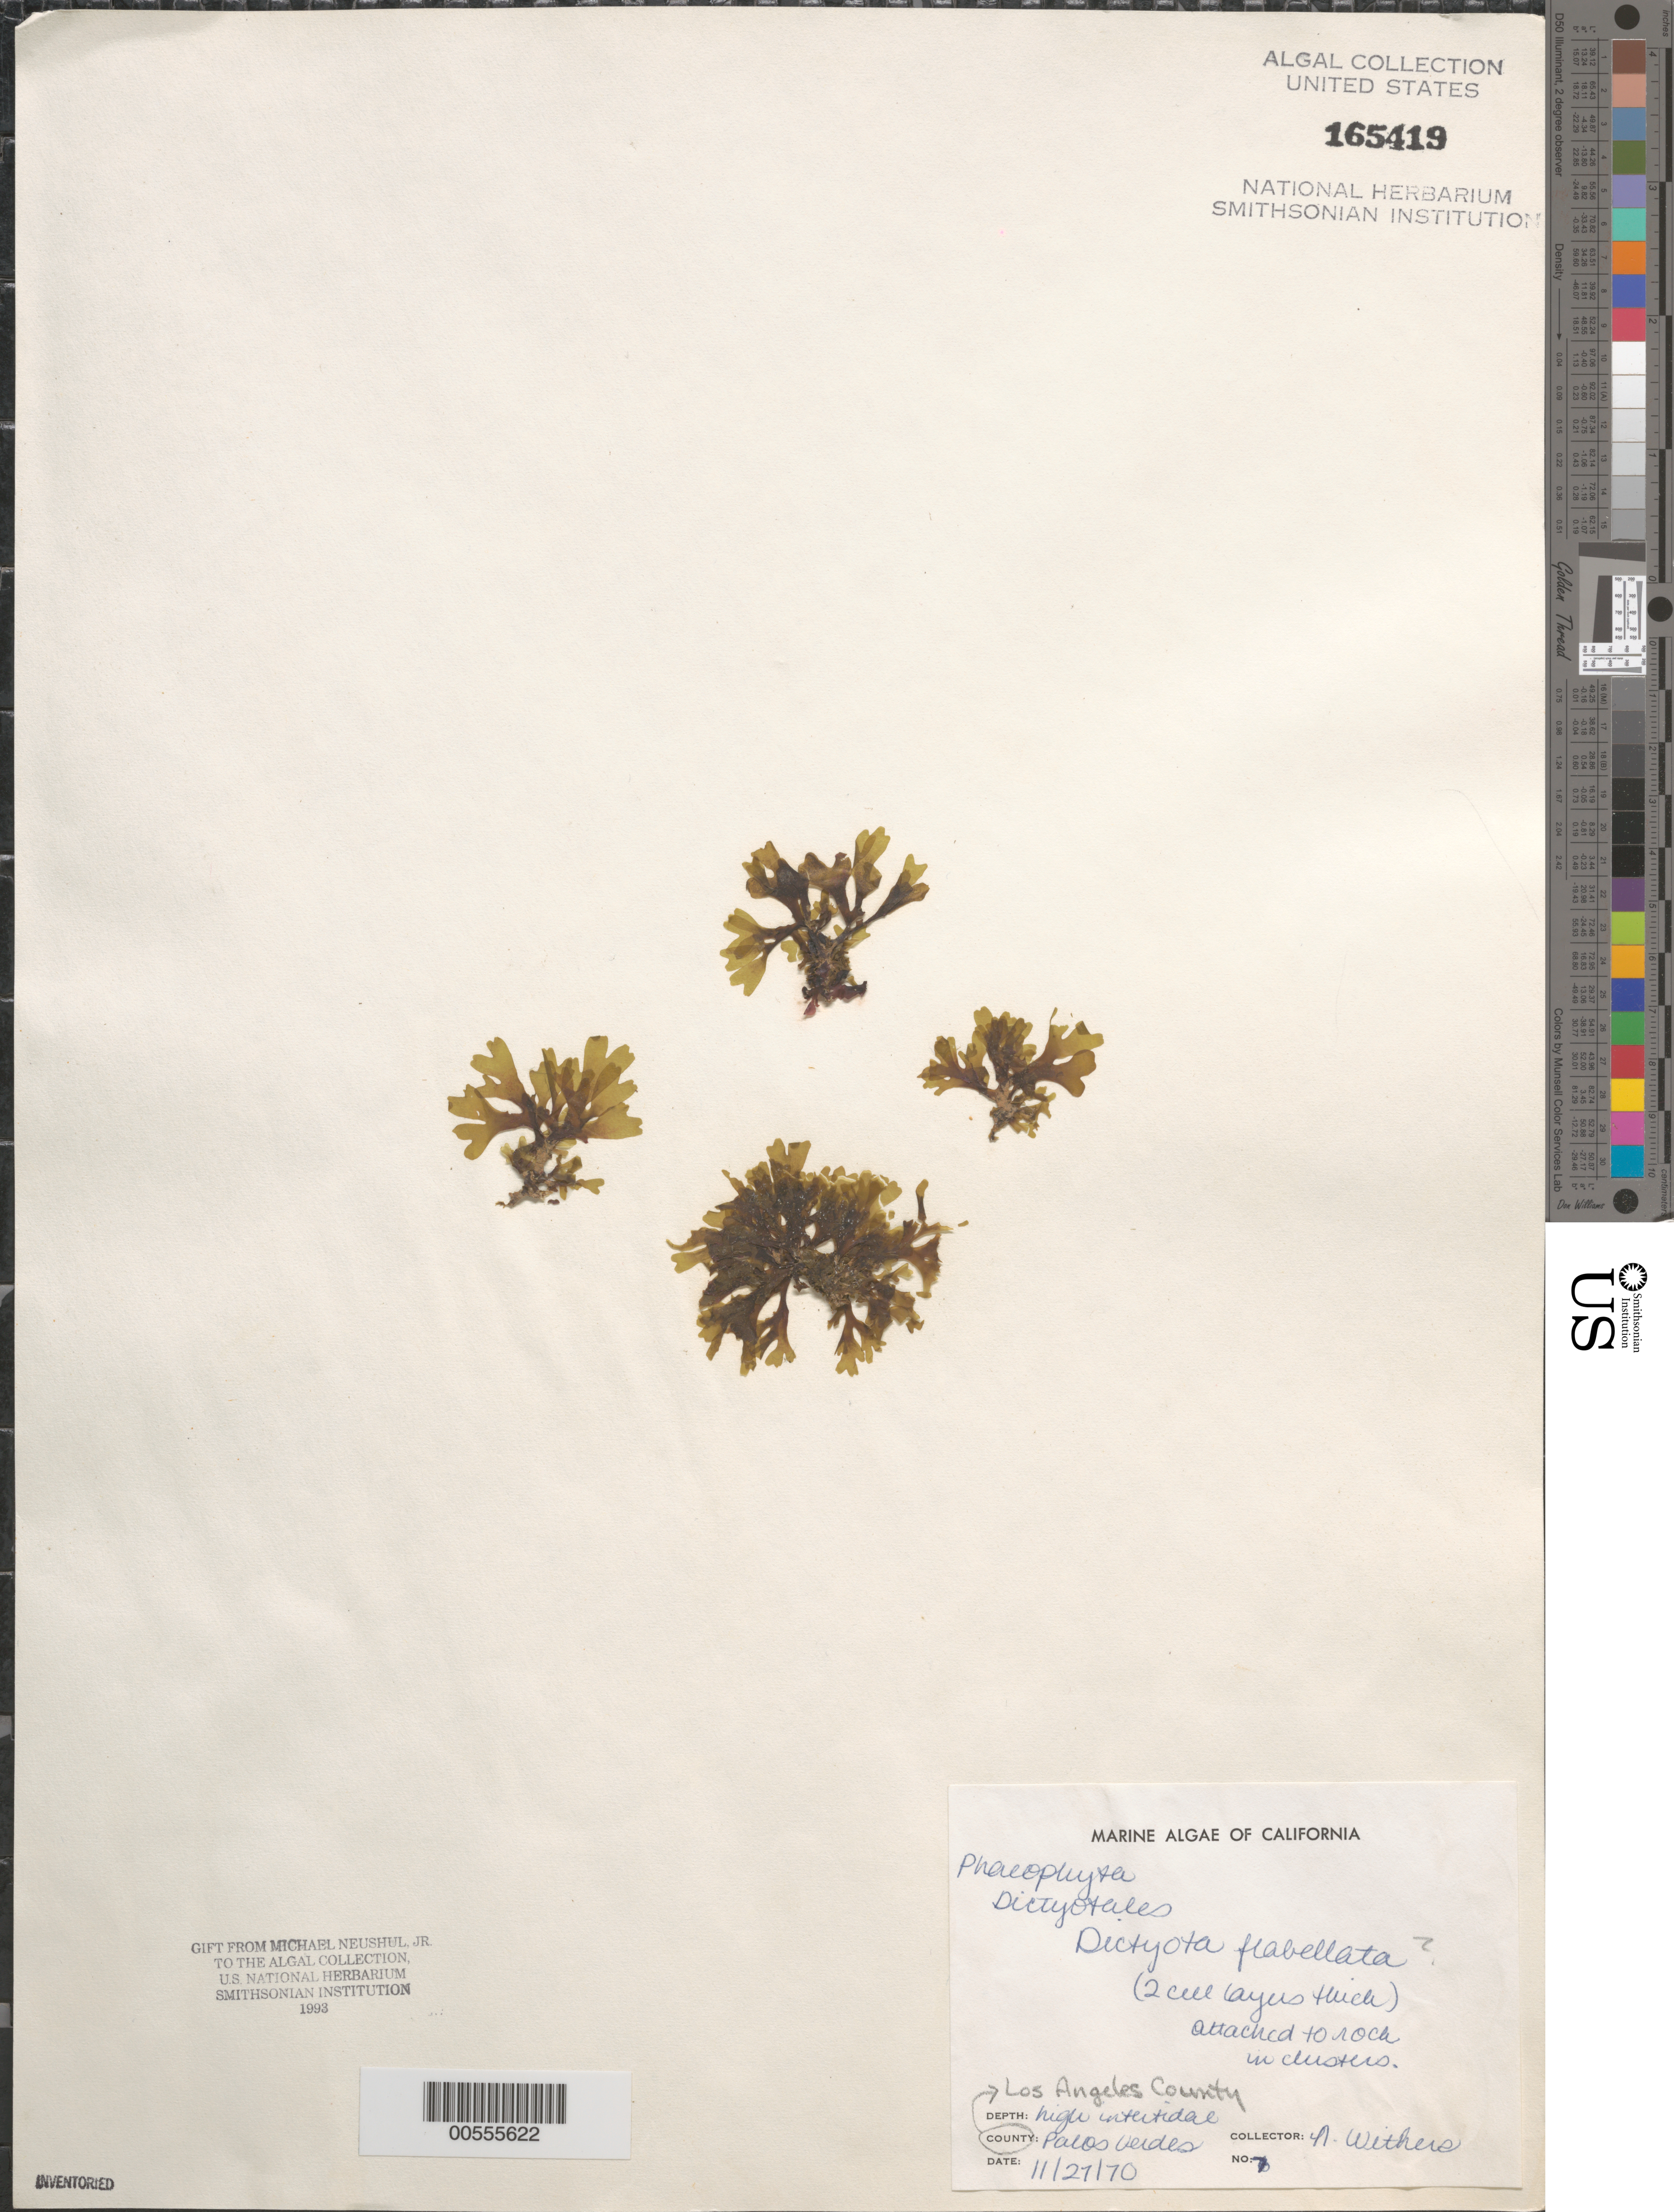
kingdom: Chromista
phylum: Ochrophyta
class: Phaeophyceae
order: Dictyotales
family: Dictyotaceae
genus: Dictyota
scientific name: Dictyota flabellata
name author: (Collins) Setch. & N.L. Gardner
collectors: N. Withers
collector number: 7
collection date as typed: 27 Nov 1970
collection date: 1970-11-27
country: United States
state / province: California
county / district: Los Angeles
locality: Palos Verdes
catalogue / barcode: US 165419